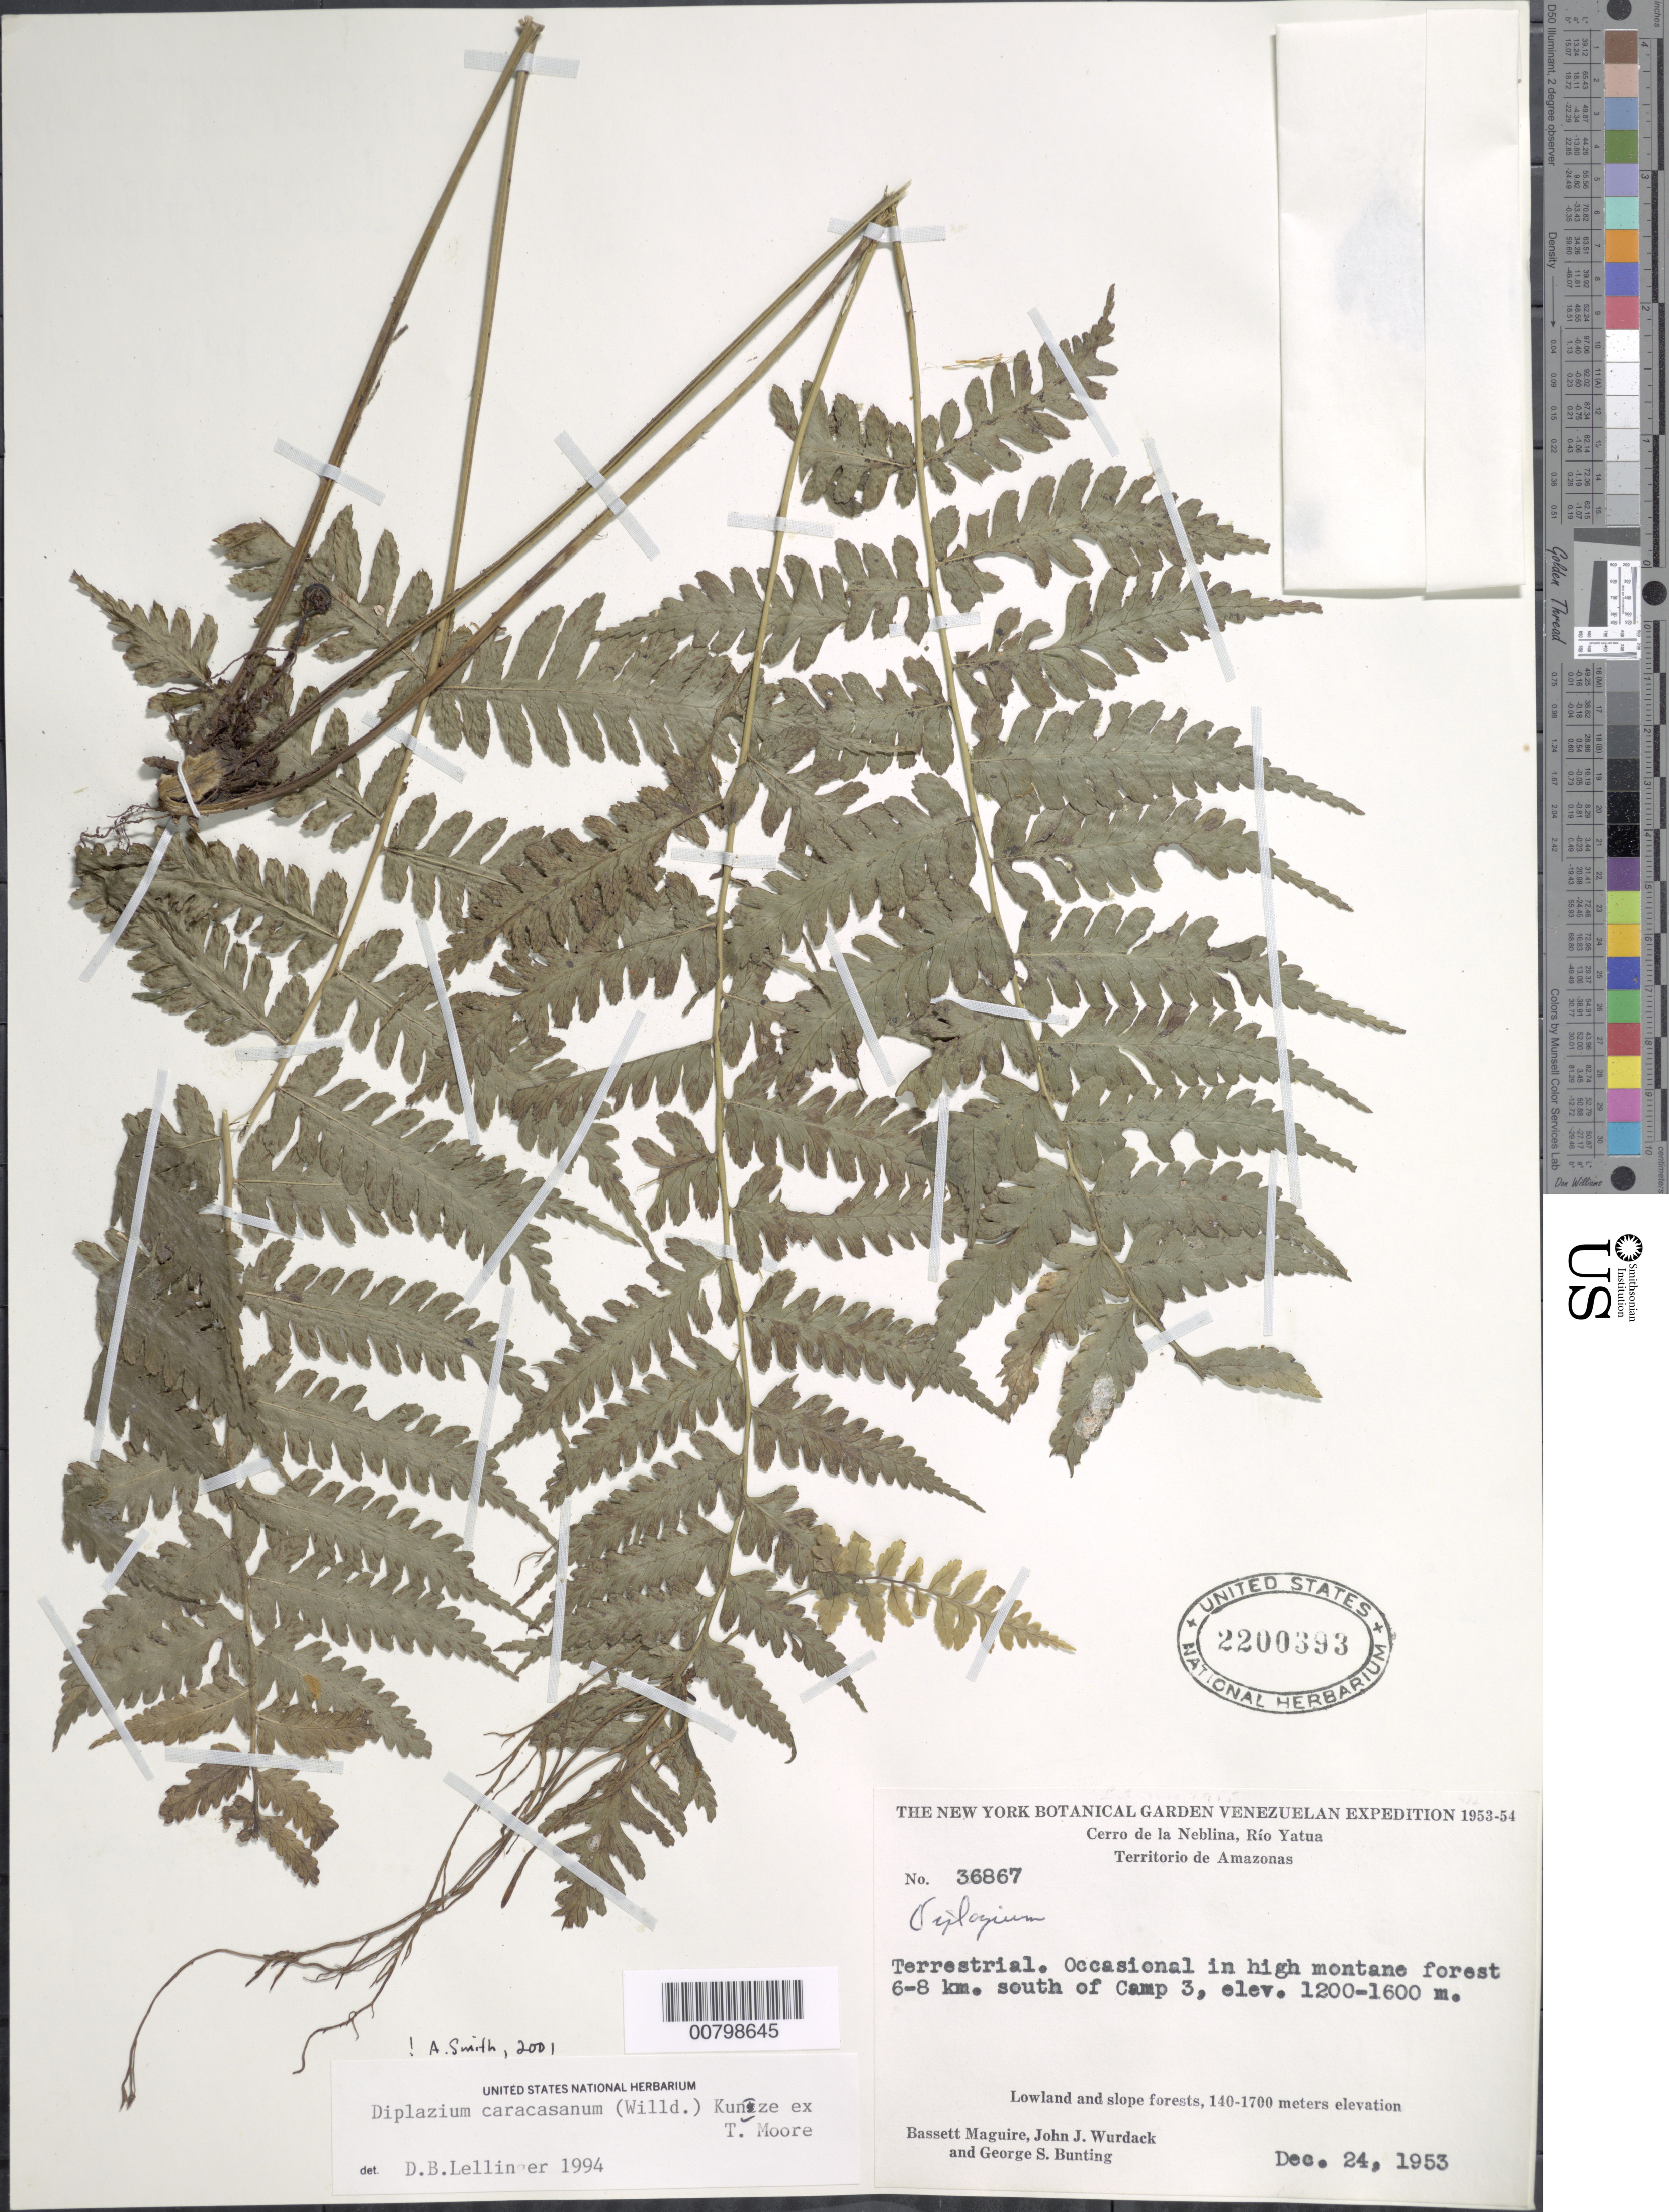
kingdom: Plantae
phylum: Tracheophyta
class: Polypodiopsida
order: Polypodiales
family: Athyriaceae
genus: Diplazium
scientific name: Diplazium caracasanum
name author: (Wild) Kunze ex Krone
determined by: Smith, A.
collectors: B. Maguire, J. J. Wurdack & G. S. Bunting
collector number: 36867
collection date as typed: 24-Dec-53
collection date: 1953-12-24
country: Venezuela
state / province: Amazonas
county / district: Río Negro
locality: Cerro de la Neblina, Río Yatua, 6-8 km S of Camp 3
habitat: High montane forest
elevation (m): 1200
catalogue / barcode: US 2200393